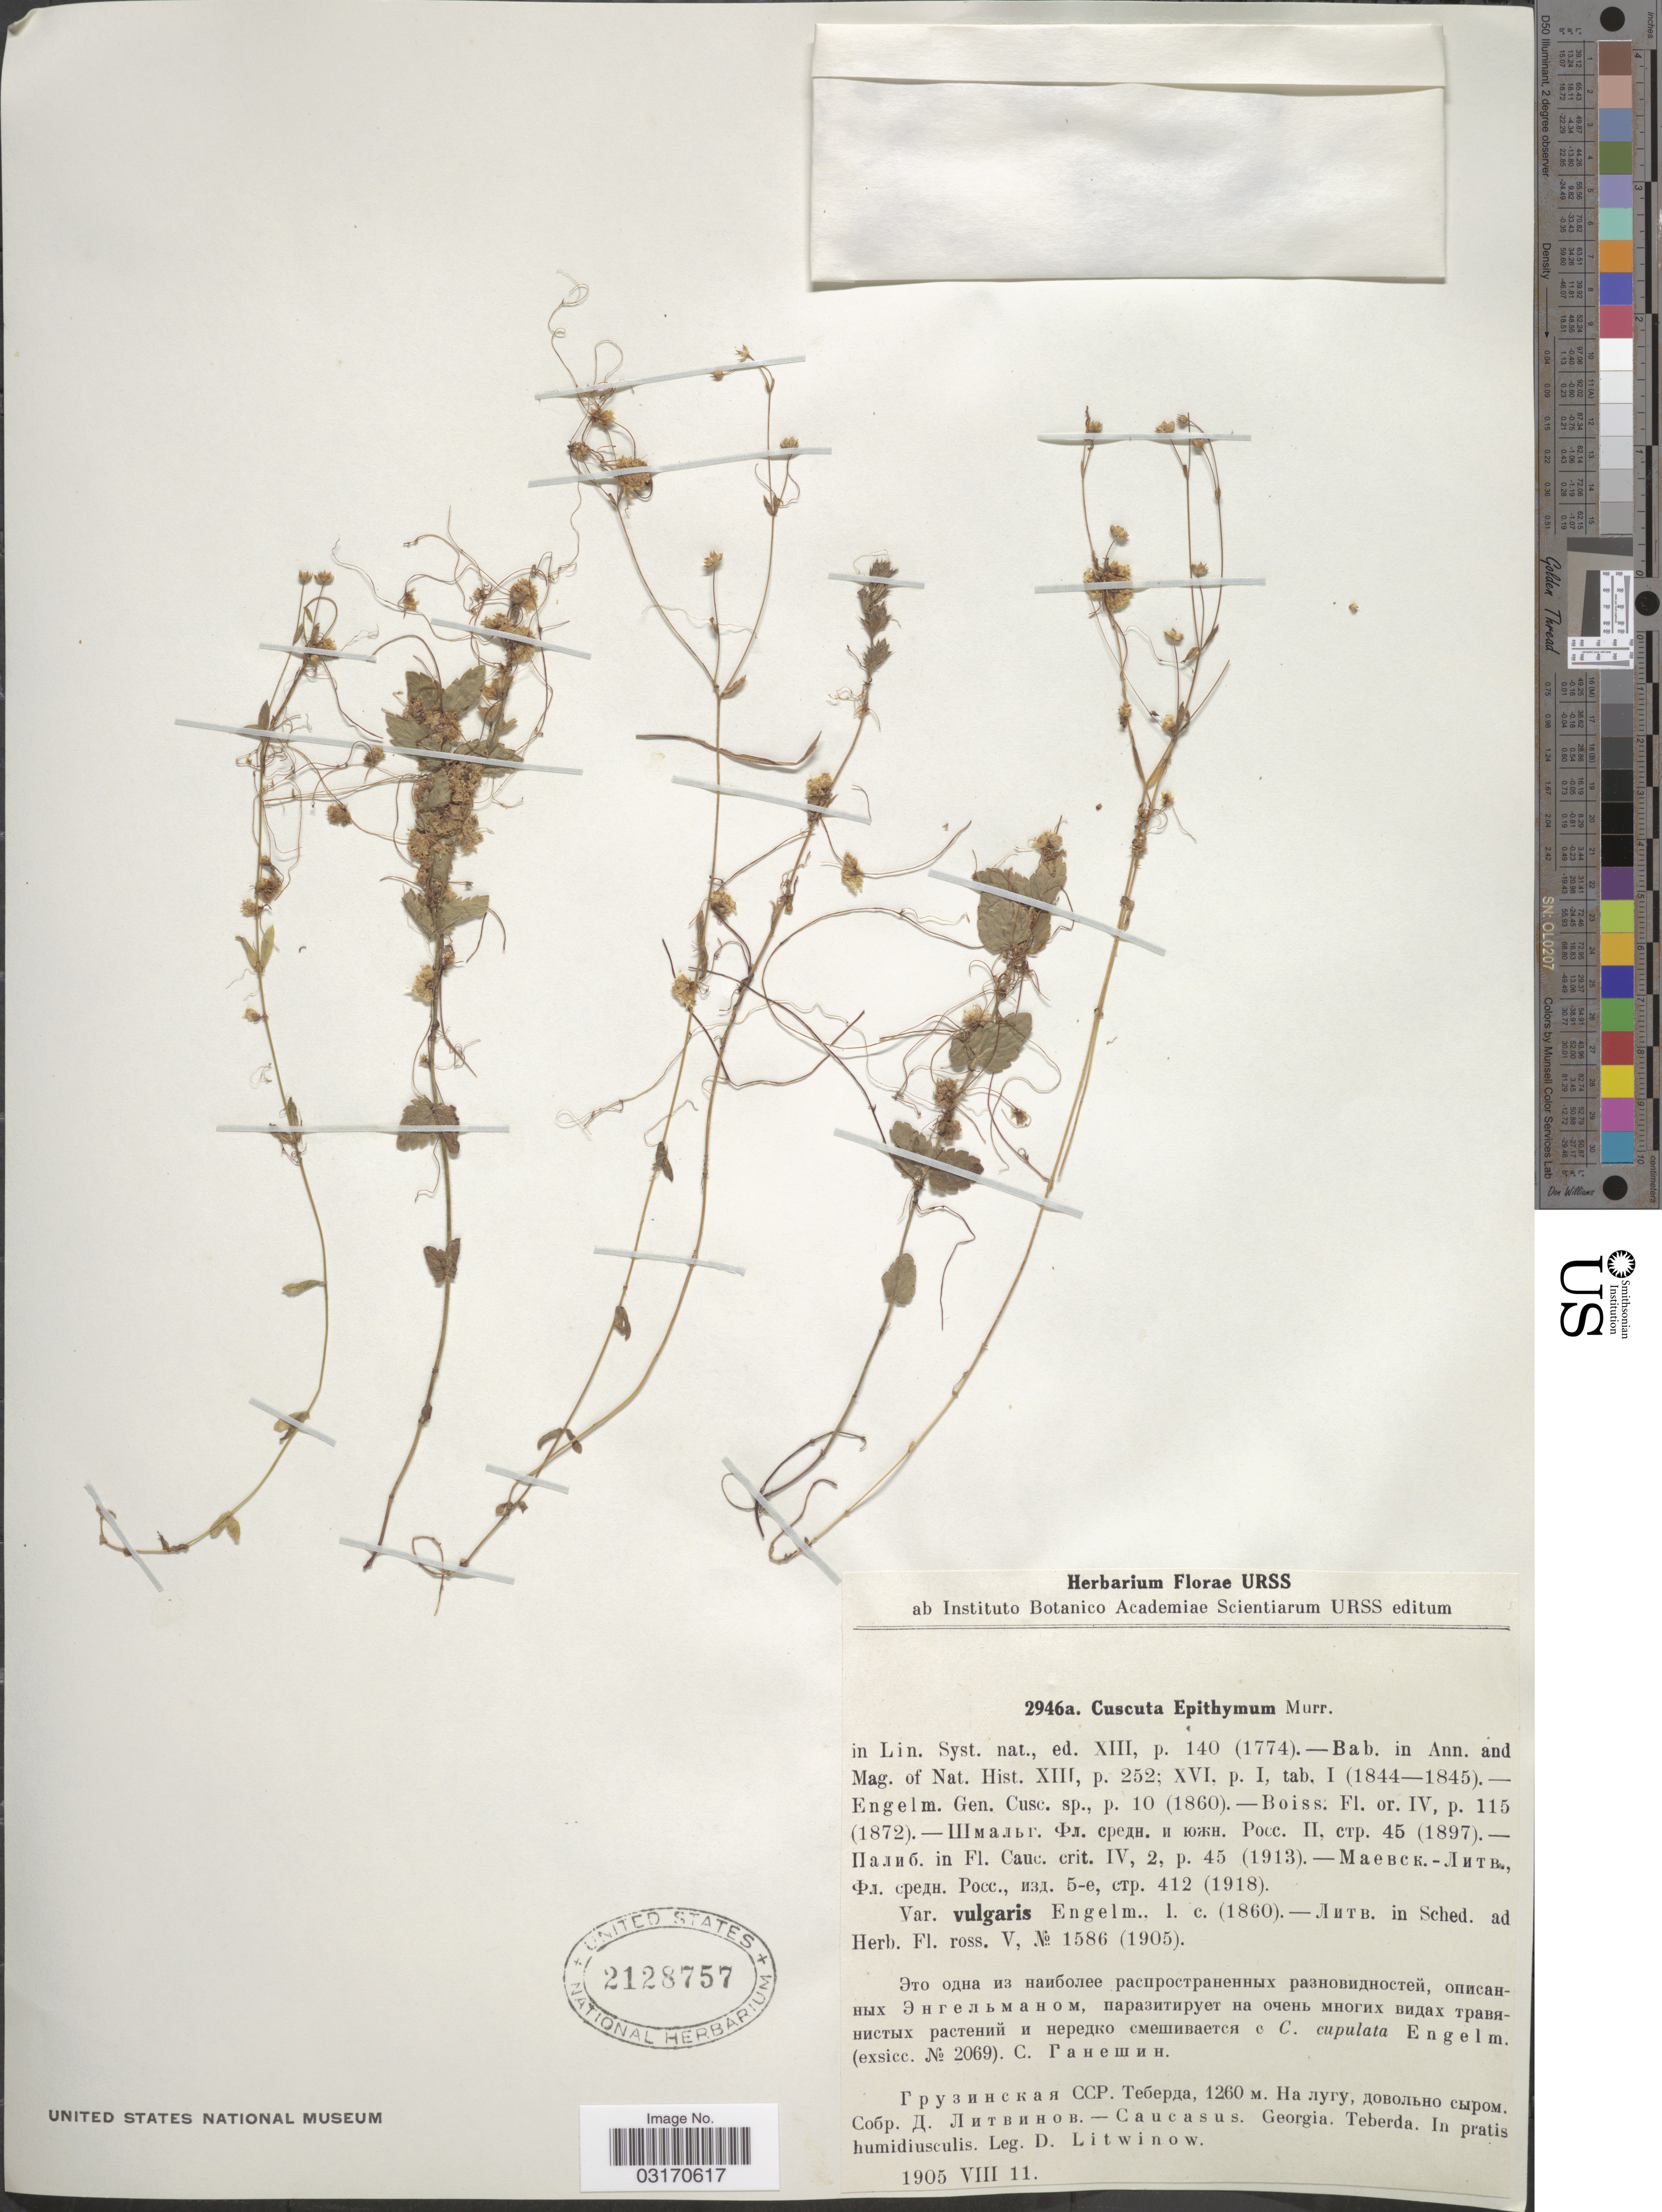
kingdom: Plantae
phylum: Tracheophyta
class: Magnoliopsida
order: Solanales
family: Convolvulaceae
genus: Cuscuta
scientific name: Cuscuta epithymum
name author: Murray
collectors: D. Litwinow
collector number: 2946a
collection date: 1905-08-11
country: Georgia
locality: Caucasus. Georgia. Teberda.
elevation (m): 1260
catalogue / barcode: US 2128757